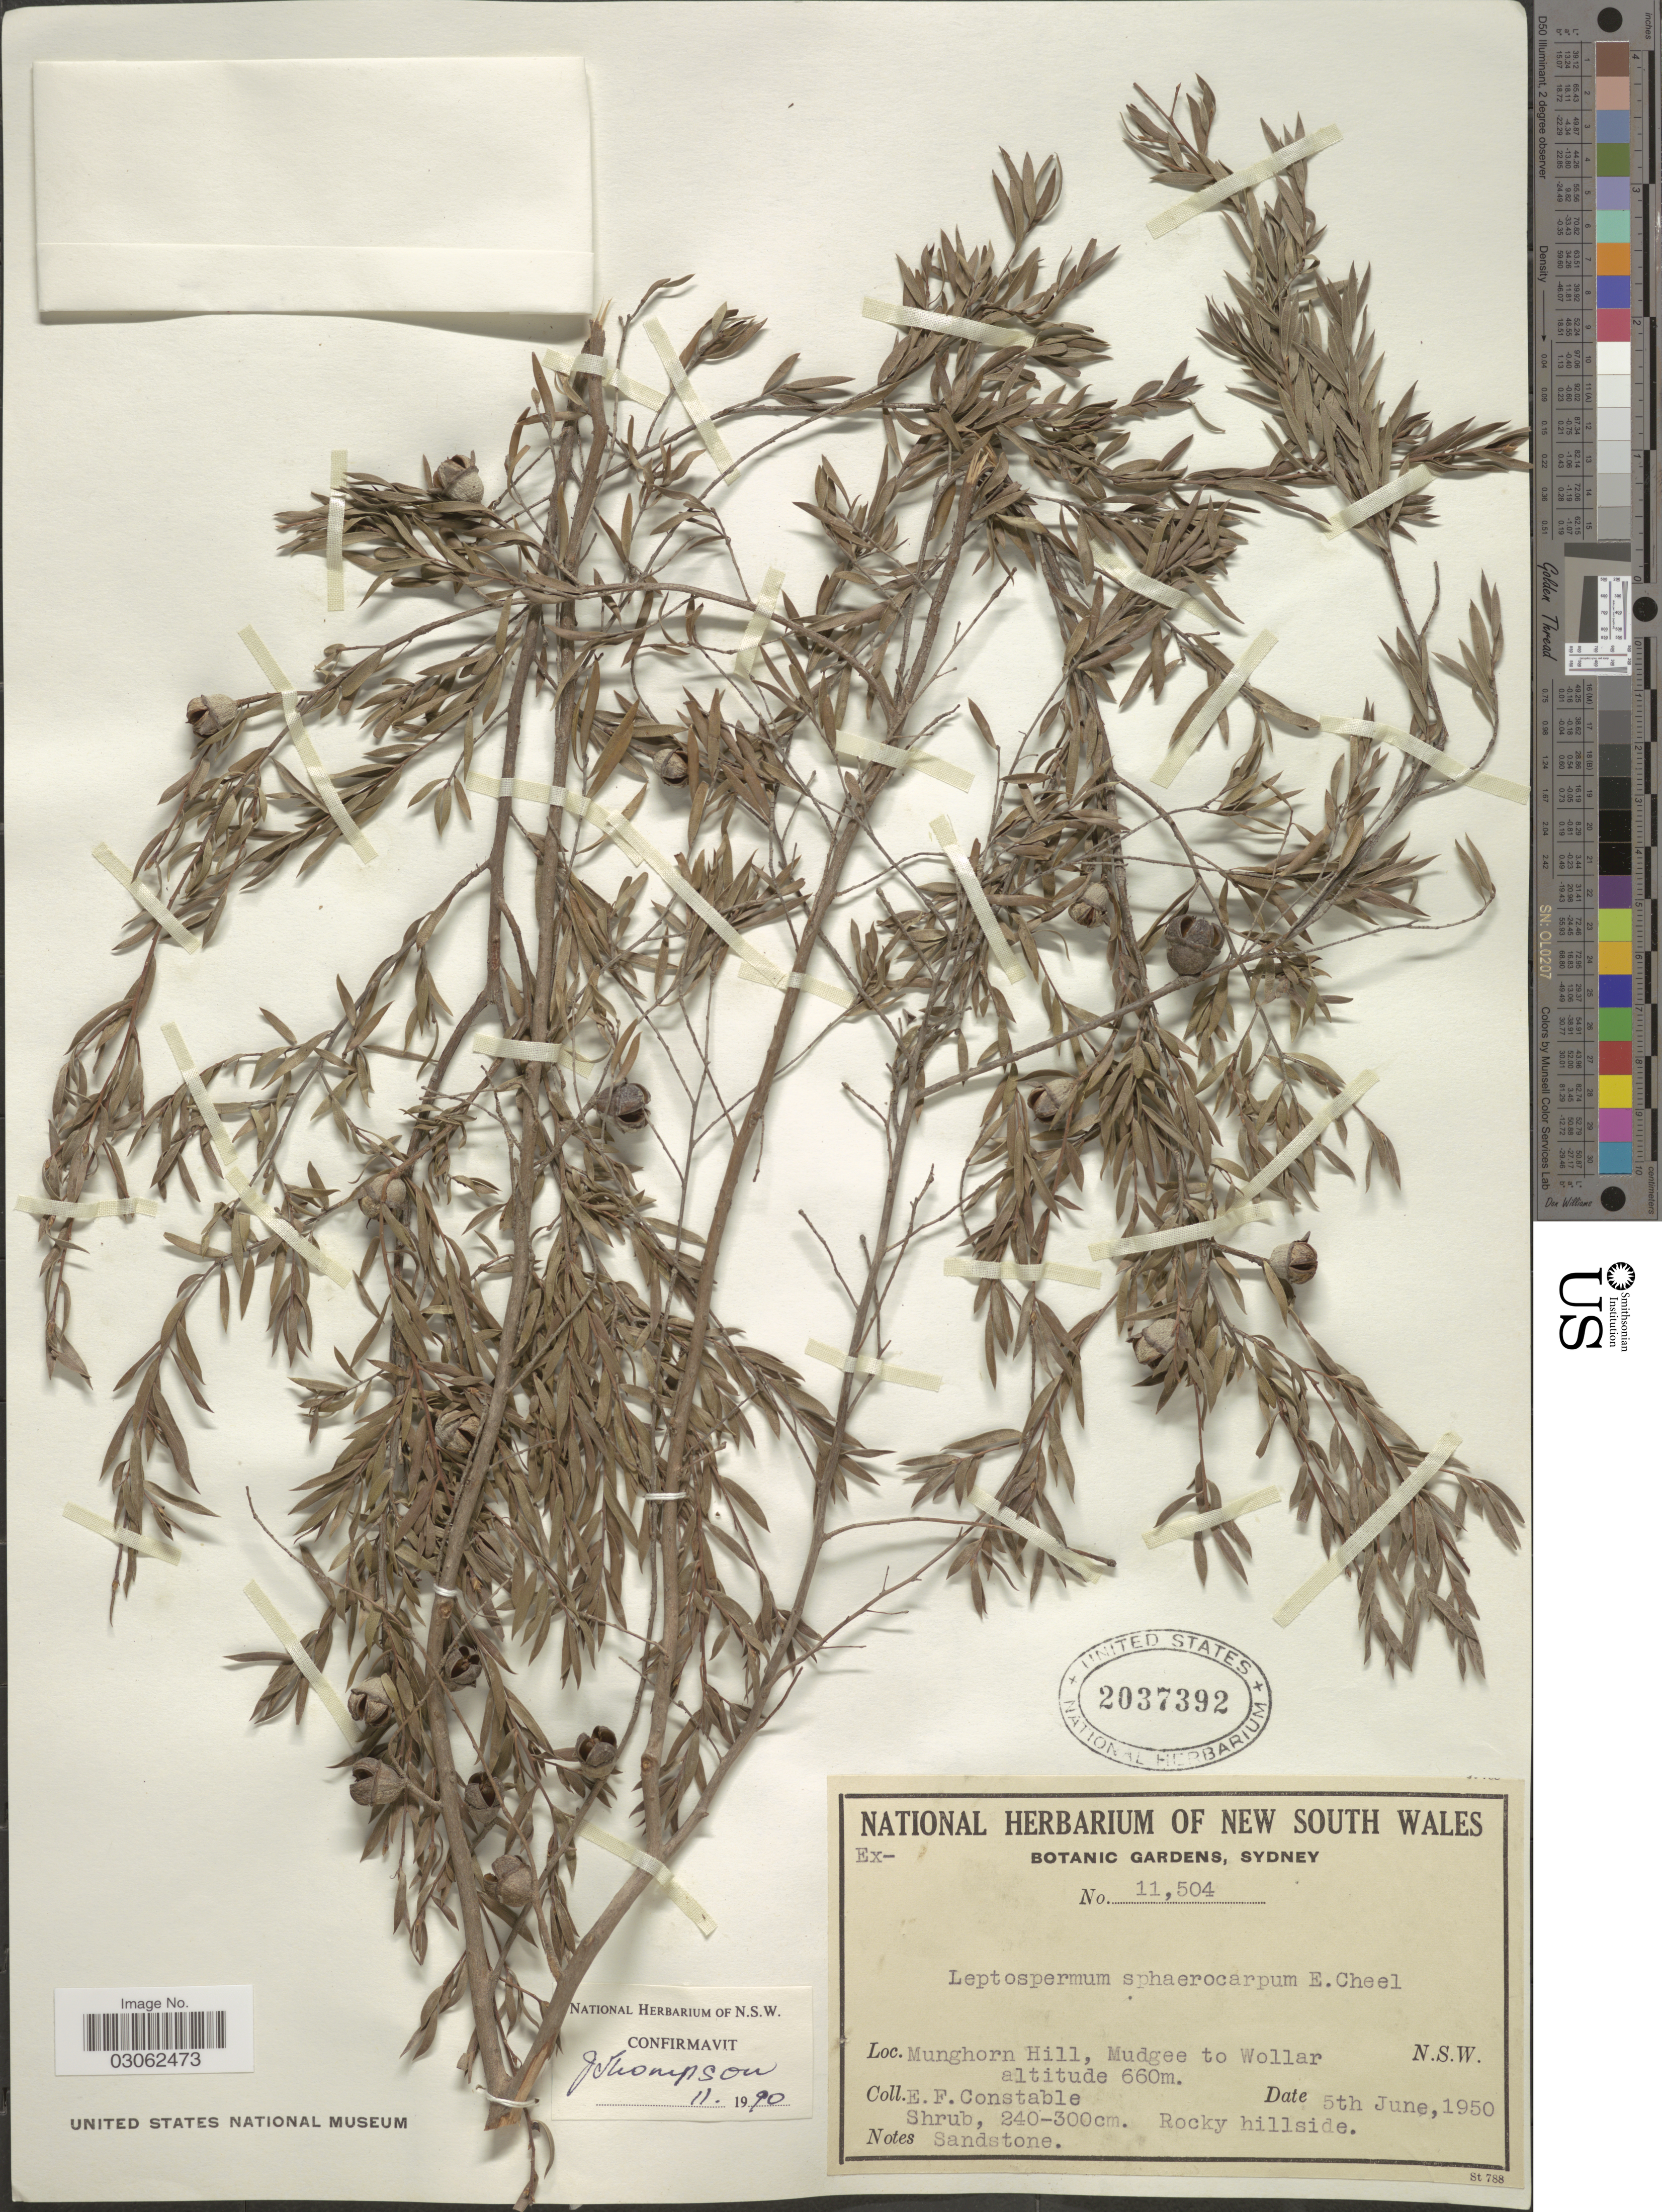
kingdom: Plantae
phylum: Tracheophyta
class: Magnoliopsida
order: Myrtales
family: Myrtaceae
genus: Leptospermum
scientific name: Leptospermum sphaerocarpum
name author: Cheel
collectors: E. F. Constable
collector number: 11504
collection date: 1950-06-05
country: Australia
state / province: New South Wales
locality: Munghorn Hill, Mudgee to Wollar. N.S.W.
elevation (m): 660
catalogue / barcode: US 2037392